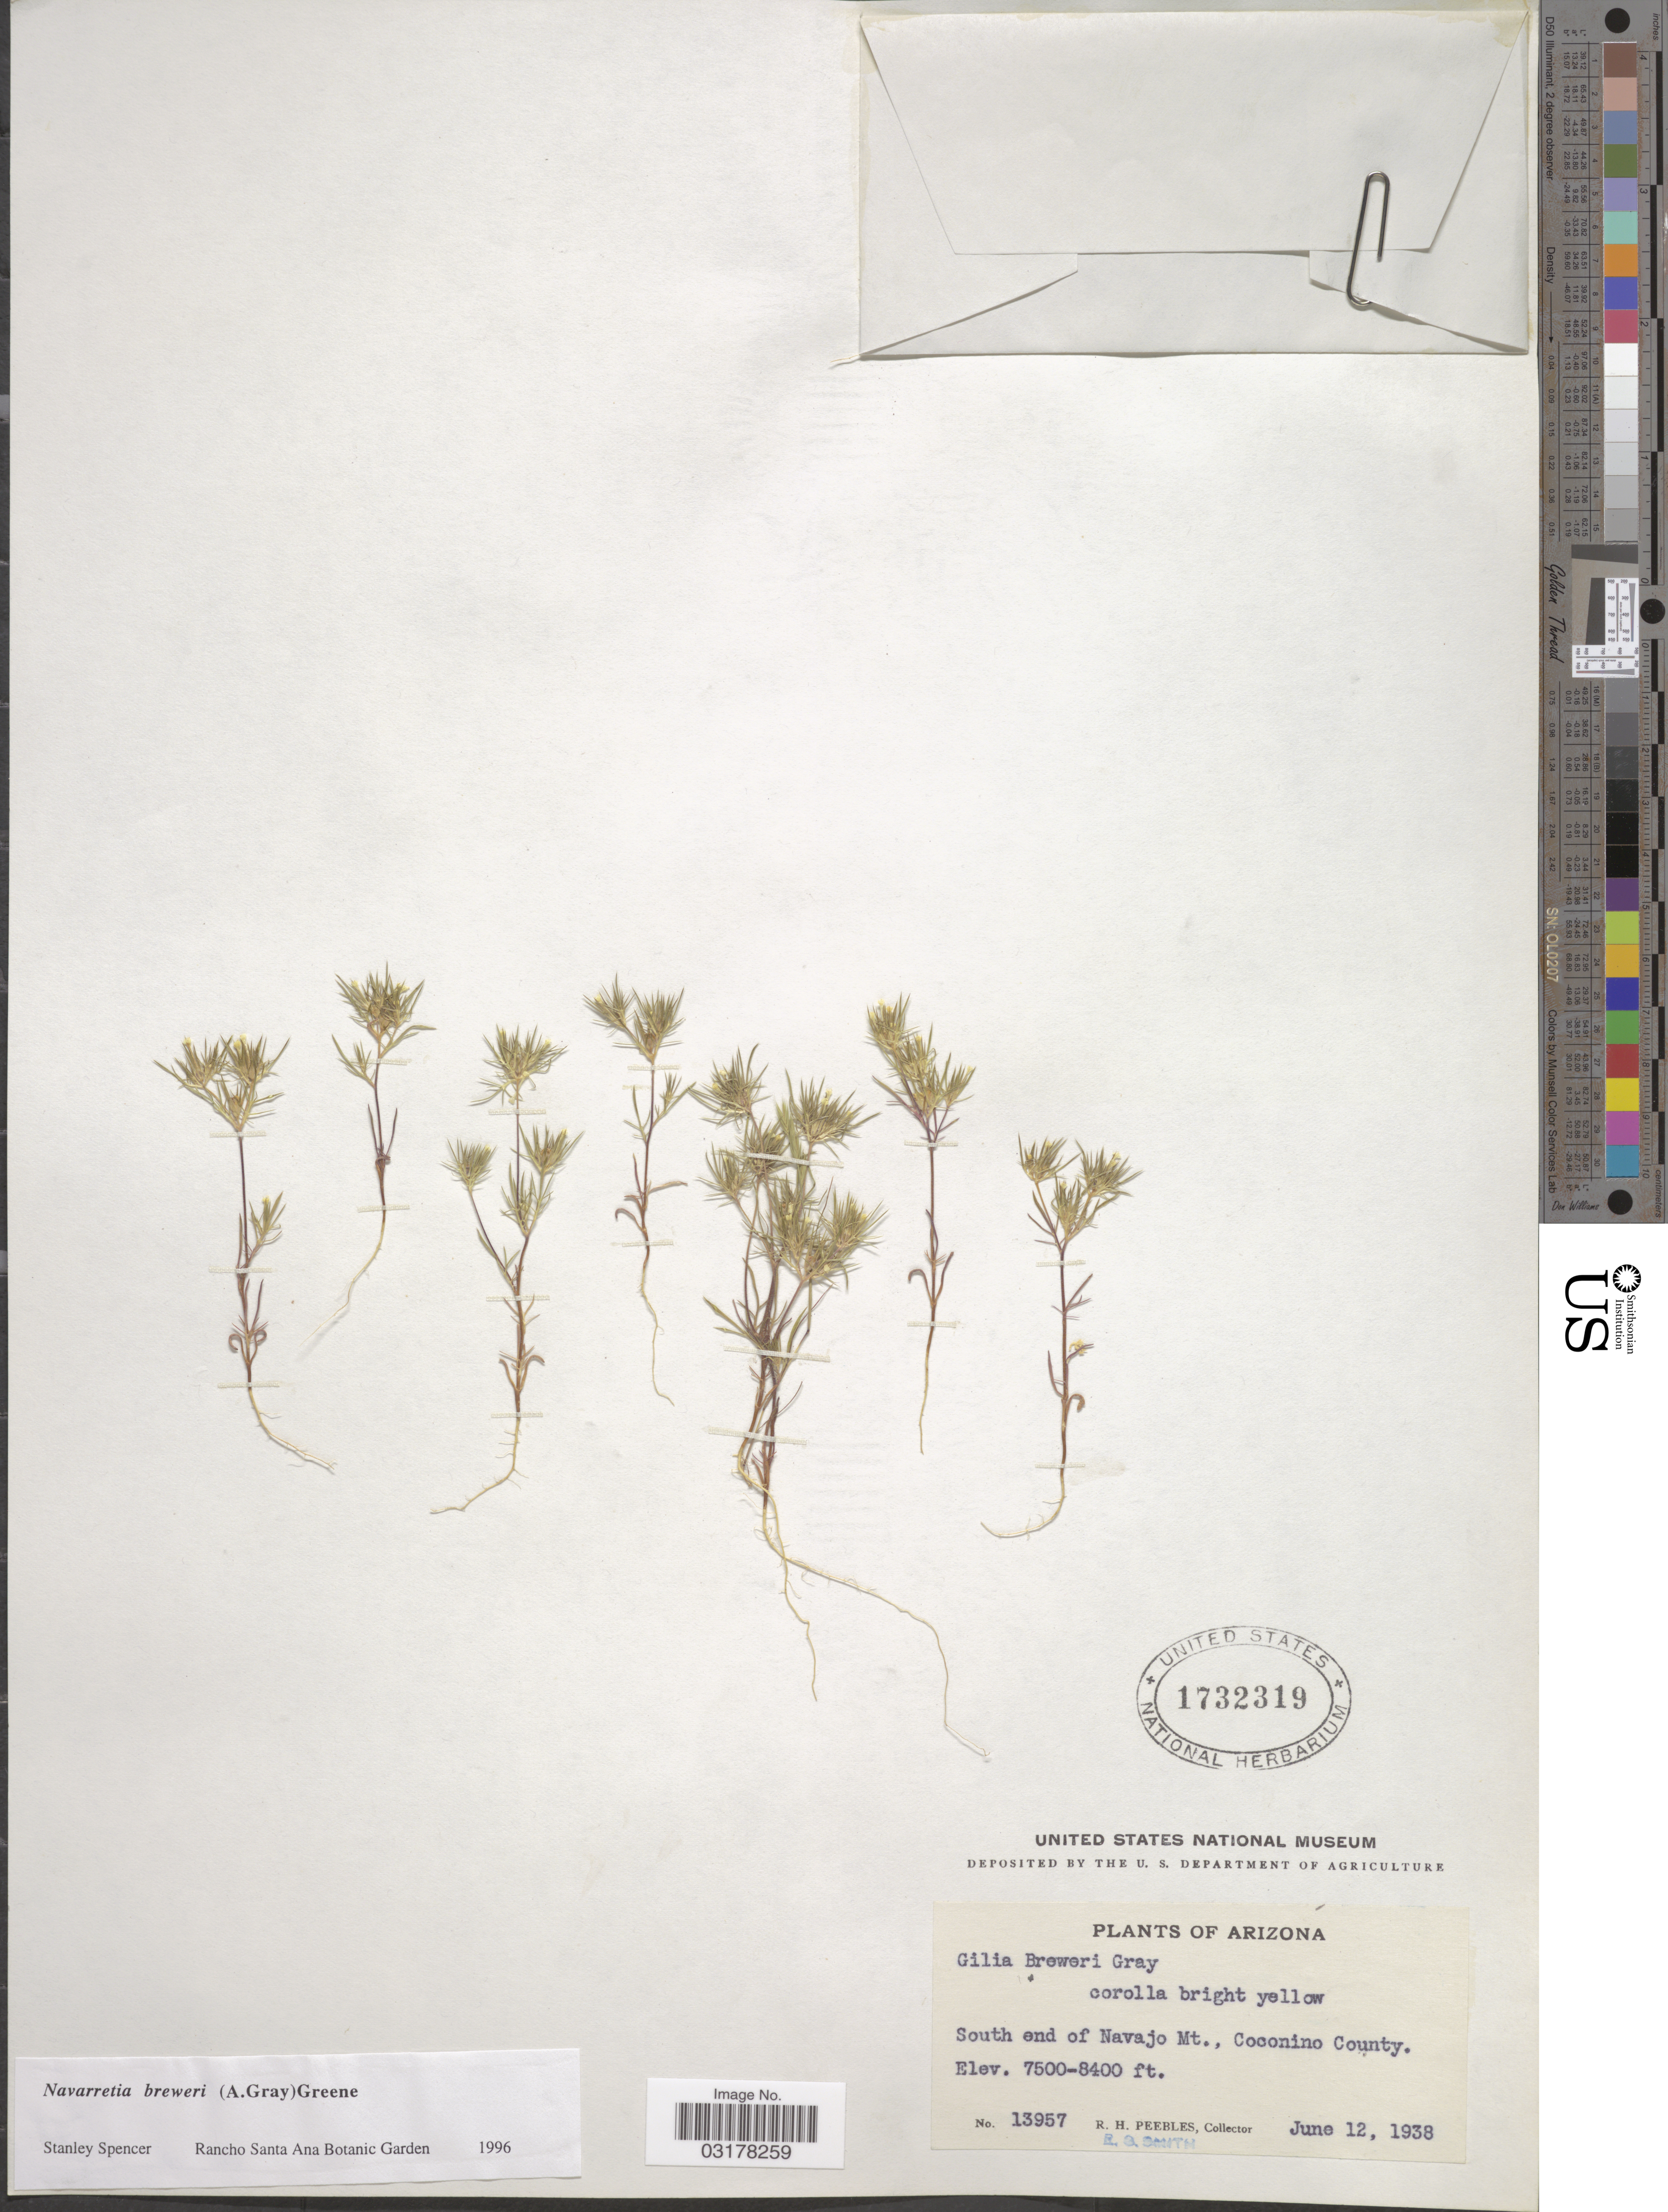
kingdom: Plantae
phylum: Tracheophyta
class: Magnoliopsida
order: Ericales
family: Polemoniaceae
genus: Navarretia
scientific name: Navarretia breweri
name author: (A. Gray) Greene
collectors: R. H. Peebles & E. G. Smith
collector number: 13957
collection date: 1938-06-12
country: United States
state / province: Arizona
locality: South end of Navajo Mt., Coconino County.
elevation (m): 2286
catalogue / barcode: US 1732319